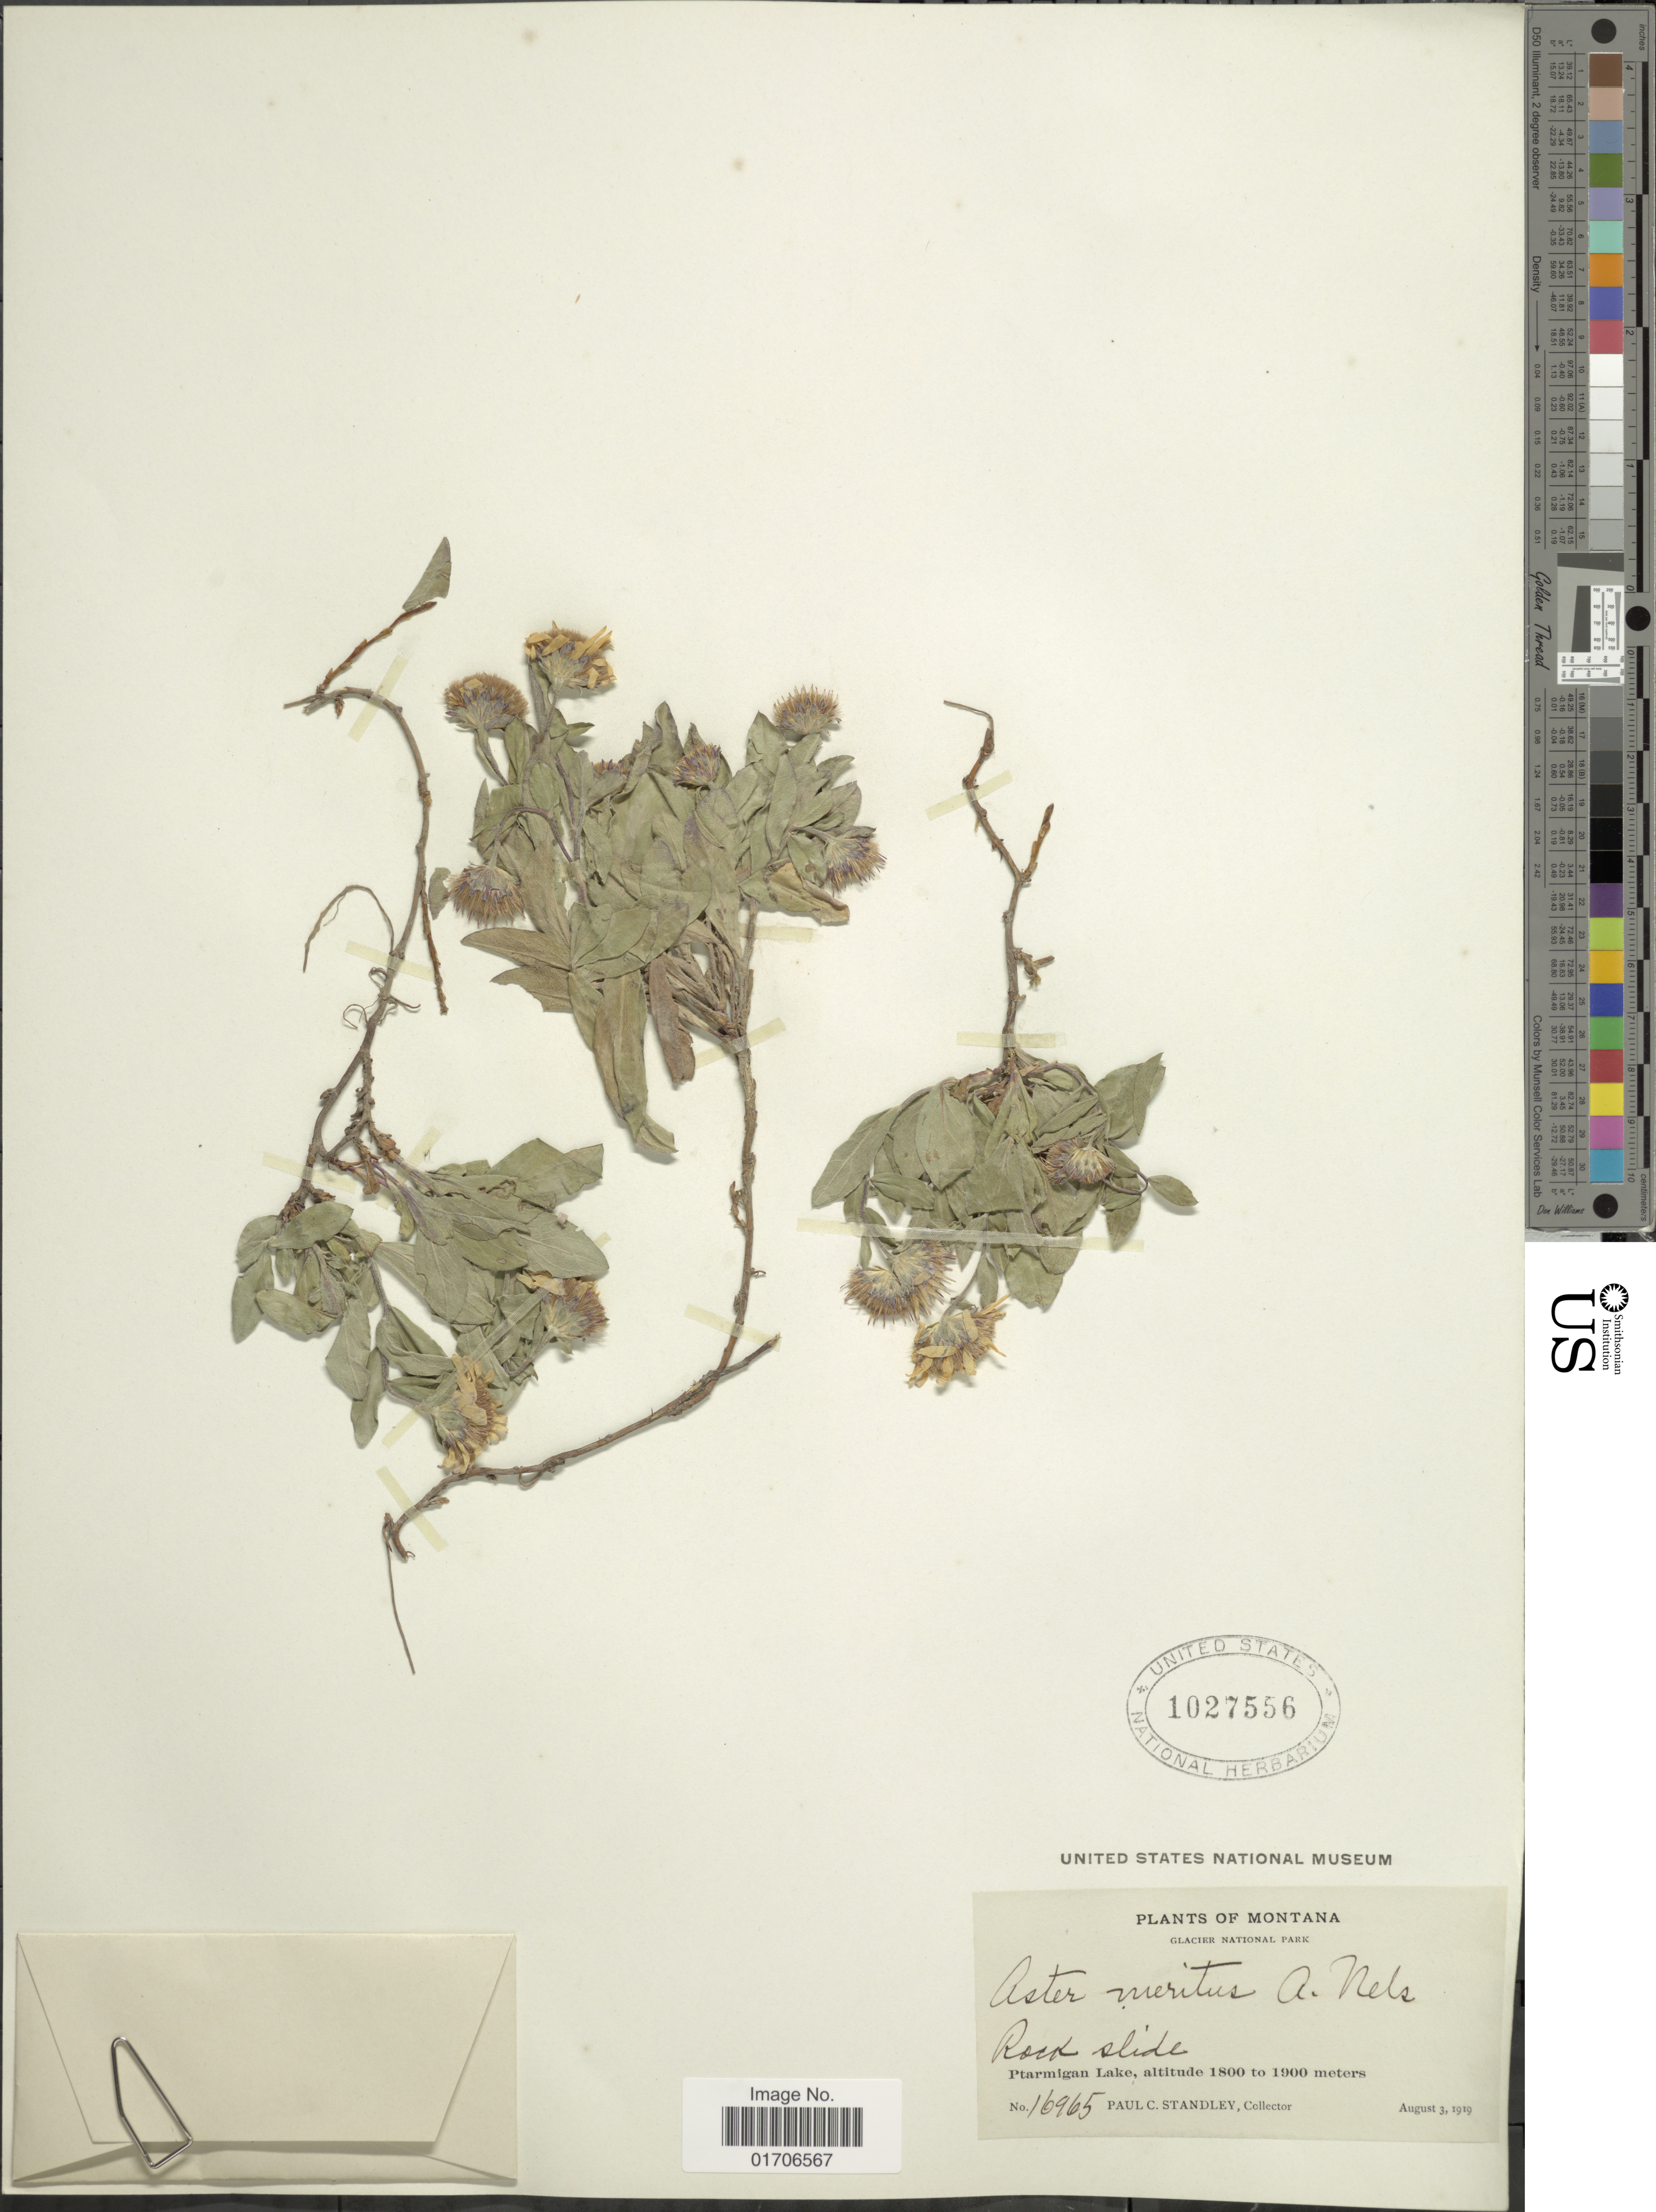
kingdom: Plantae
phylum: Tracheophyta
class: Magnoliopsida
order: Asterales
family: Asteraceae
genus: Eurybia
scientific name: Eurybia merita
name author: (A. Nelson) G.L. Nesom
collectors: P. C. Standley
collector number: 16965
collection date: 1919-08-03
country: United States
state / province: Montana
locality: Glacier National Park. Rock slide. Ptarmigan Lake.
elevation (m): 1800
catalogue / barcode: US 1027556